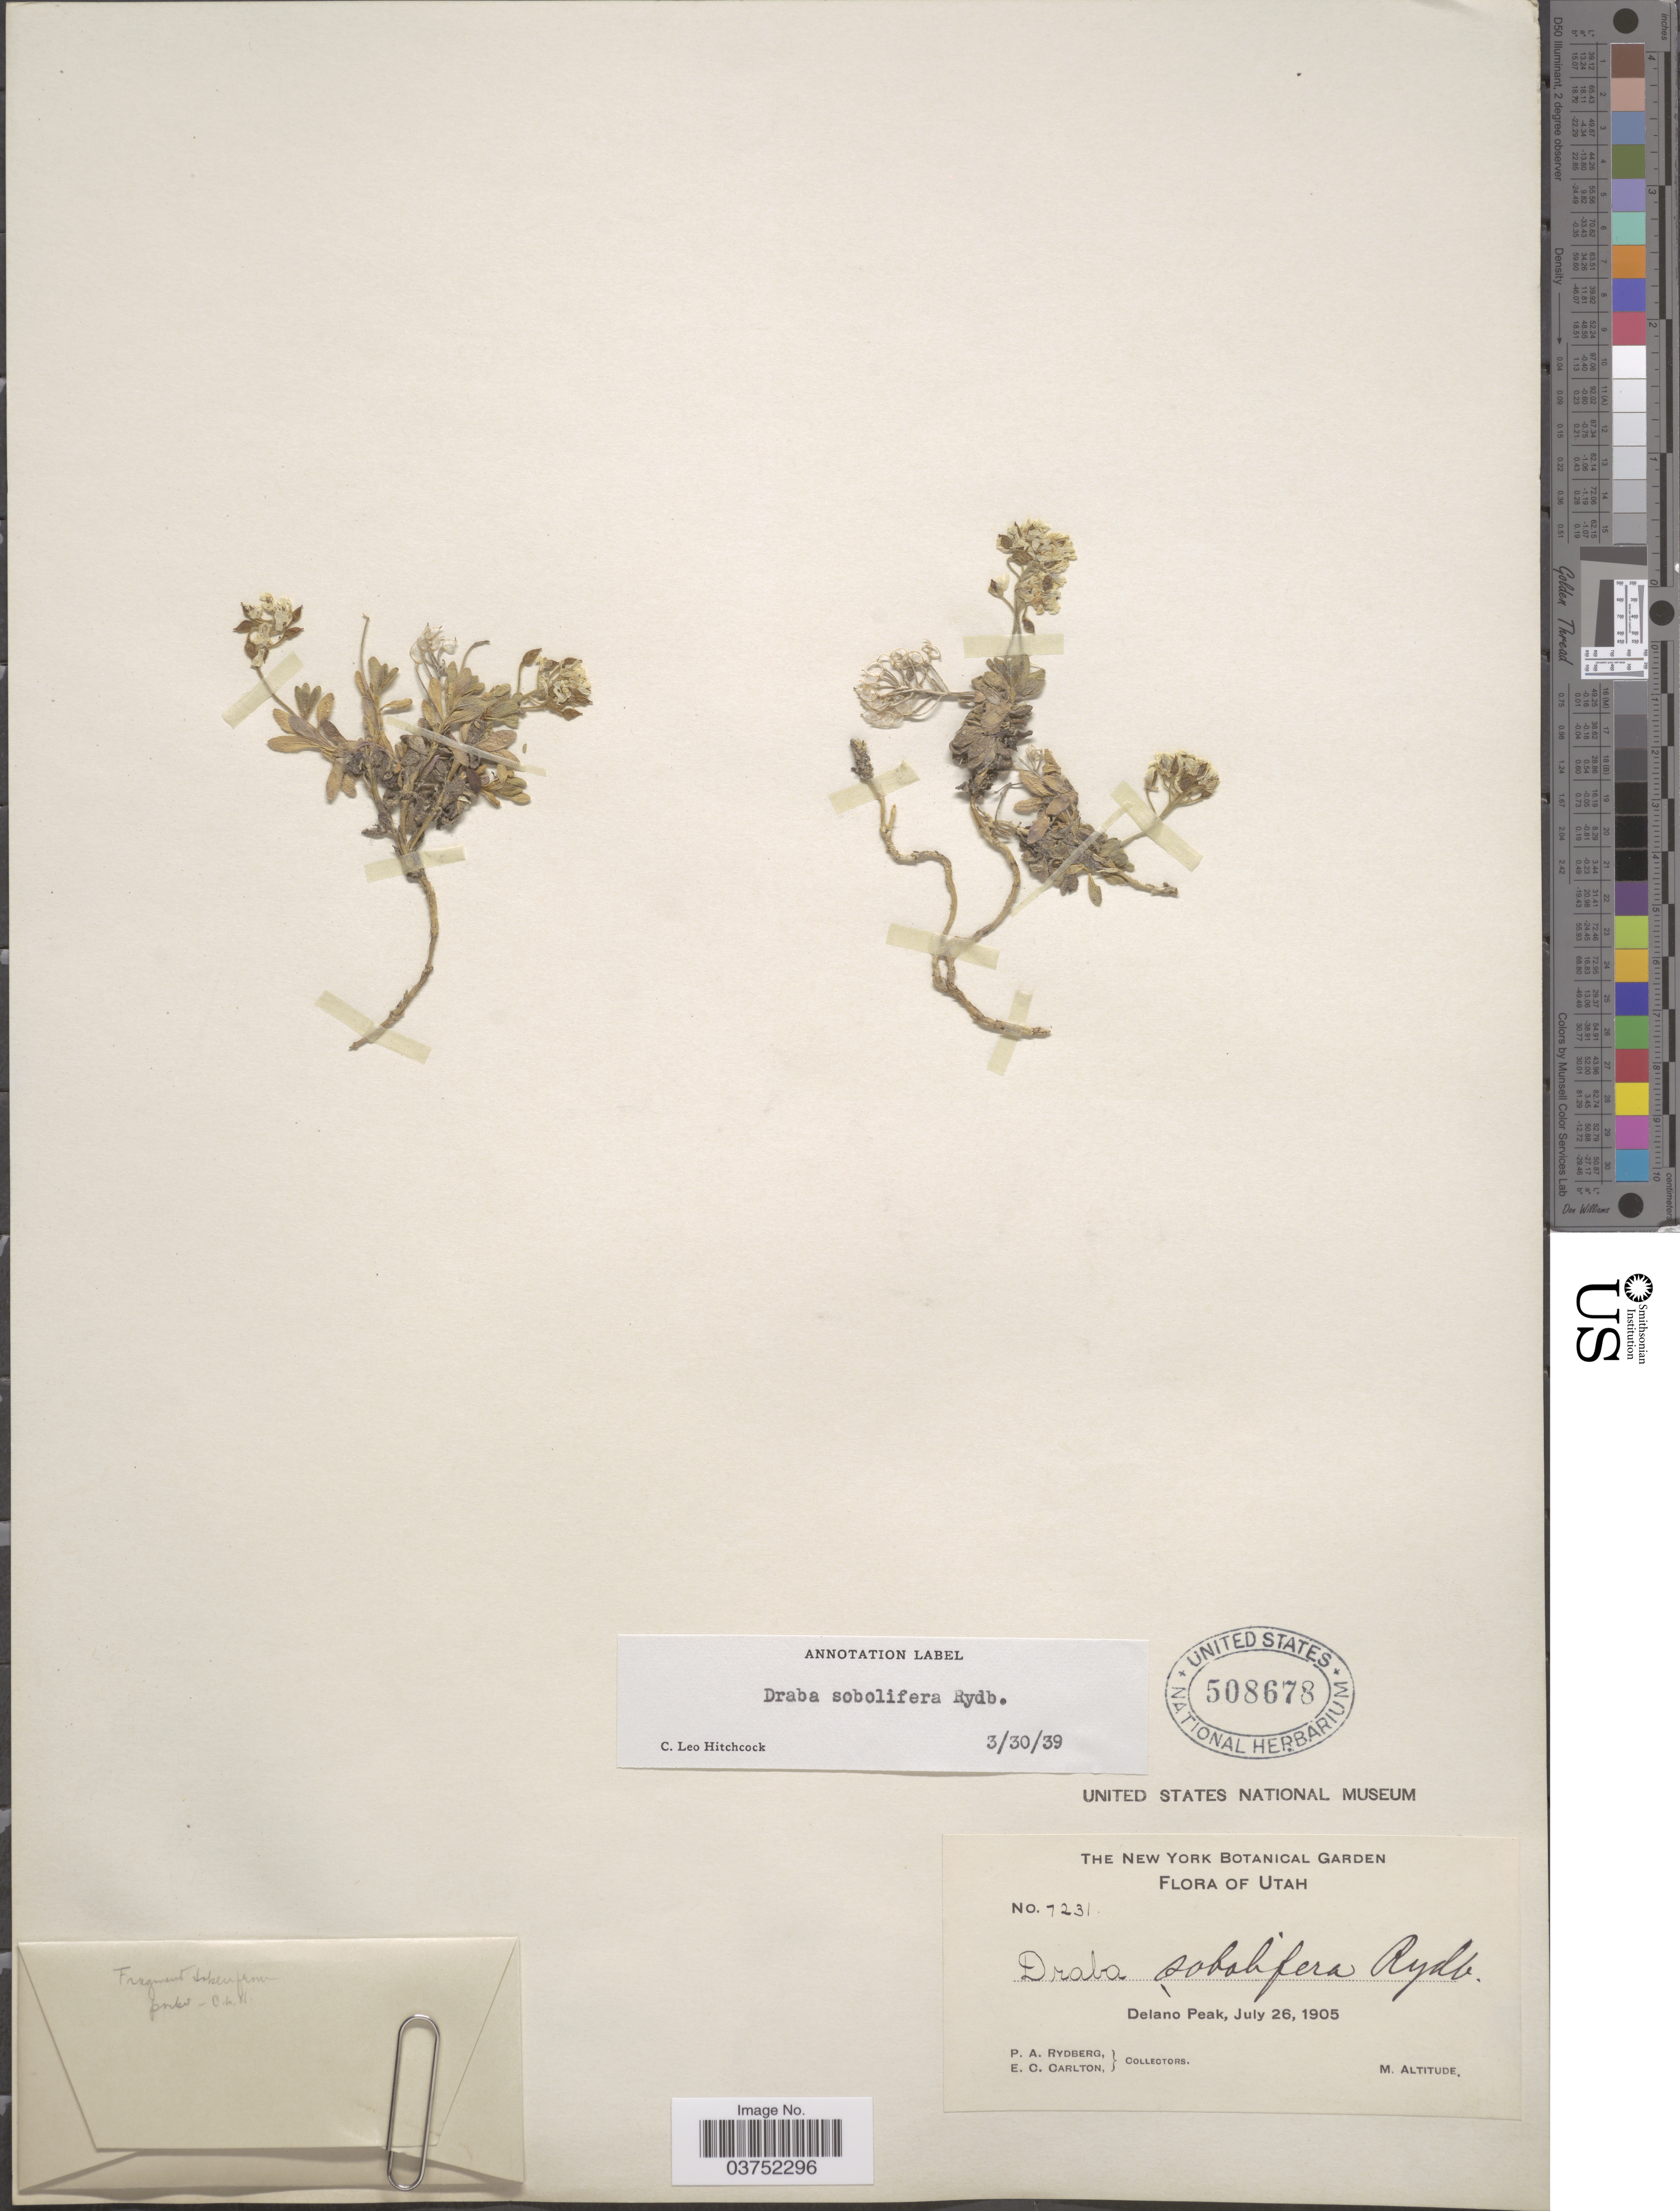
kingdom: Plantae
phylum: Tracheophyta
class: Magnoliopsida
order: Brassicales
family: Brassicaceae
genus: Draba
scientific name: Draba sobolifera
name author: Rydb.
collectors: P. A. Rydberg & E. Carlton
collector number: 7231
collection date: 1905-07-26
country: United States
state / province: Utah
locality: Delano Peak.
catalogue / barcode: US 508678